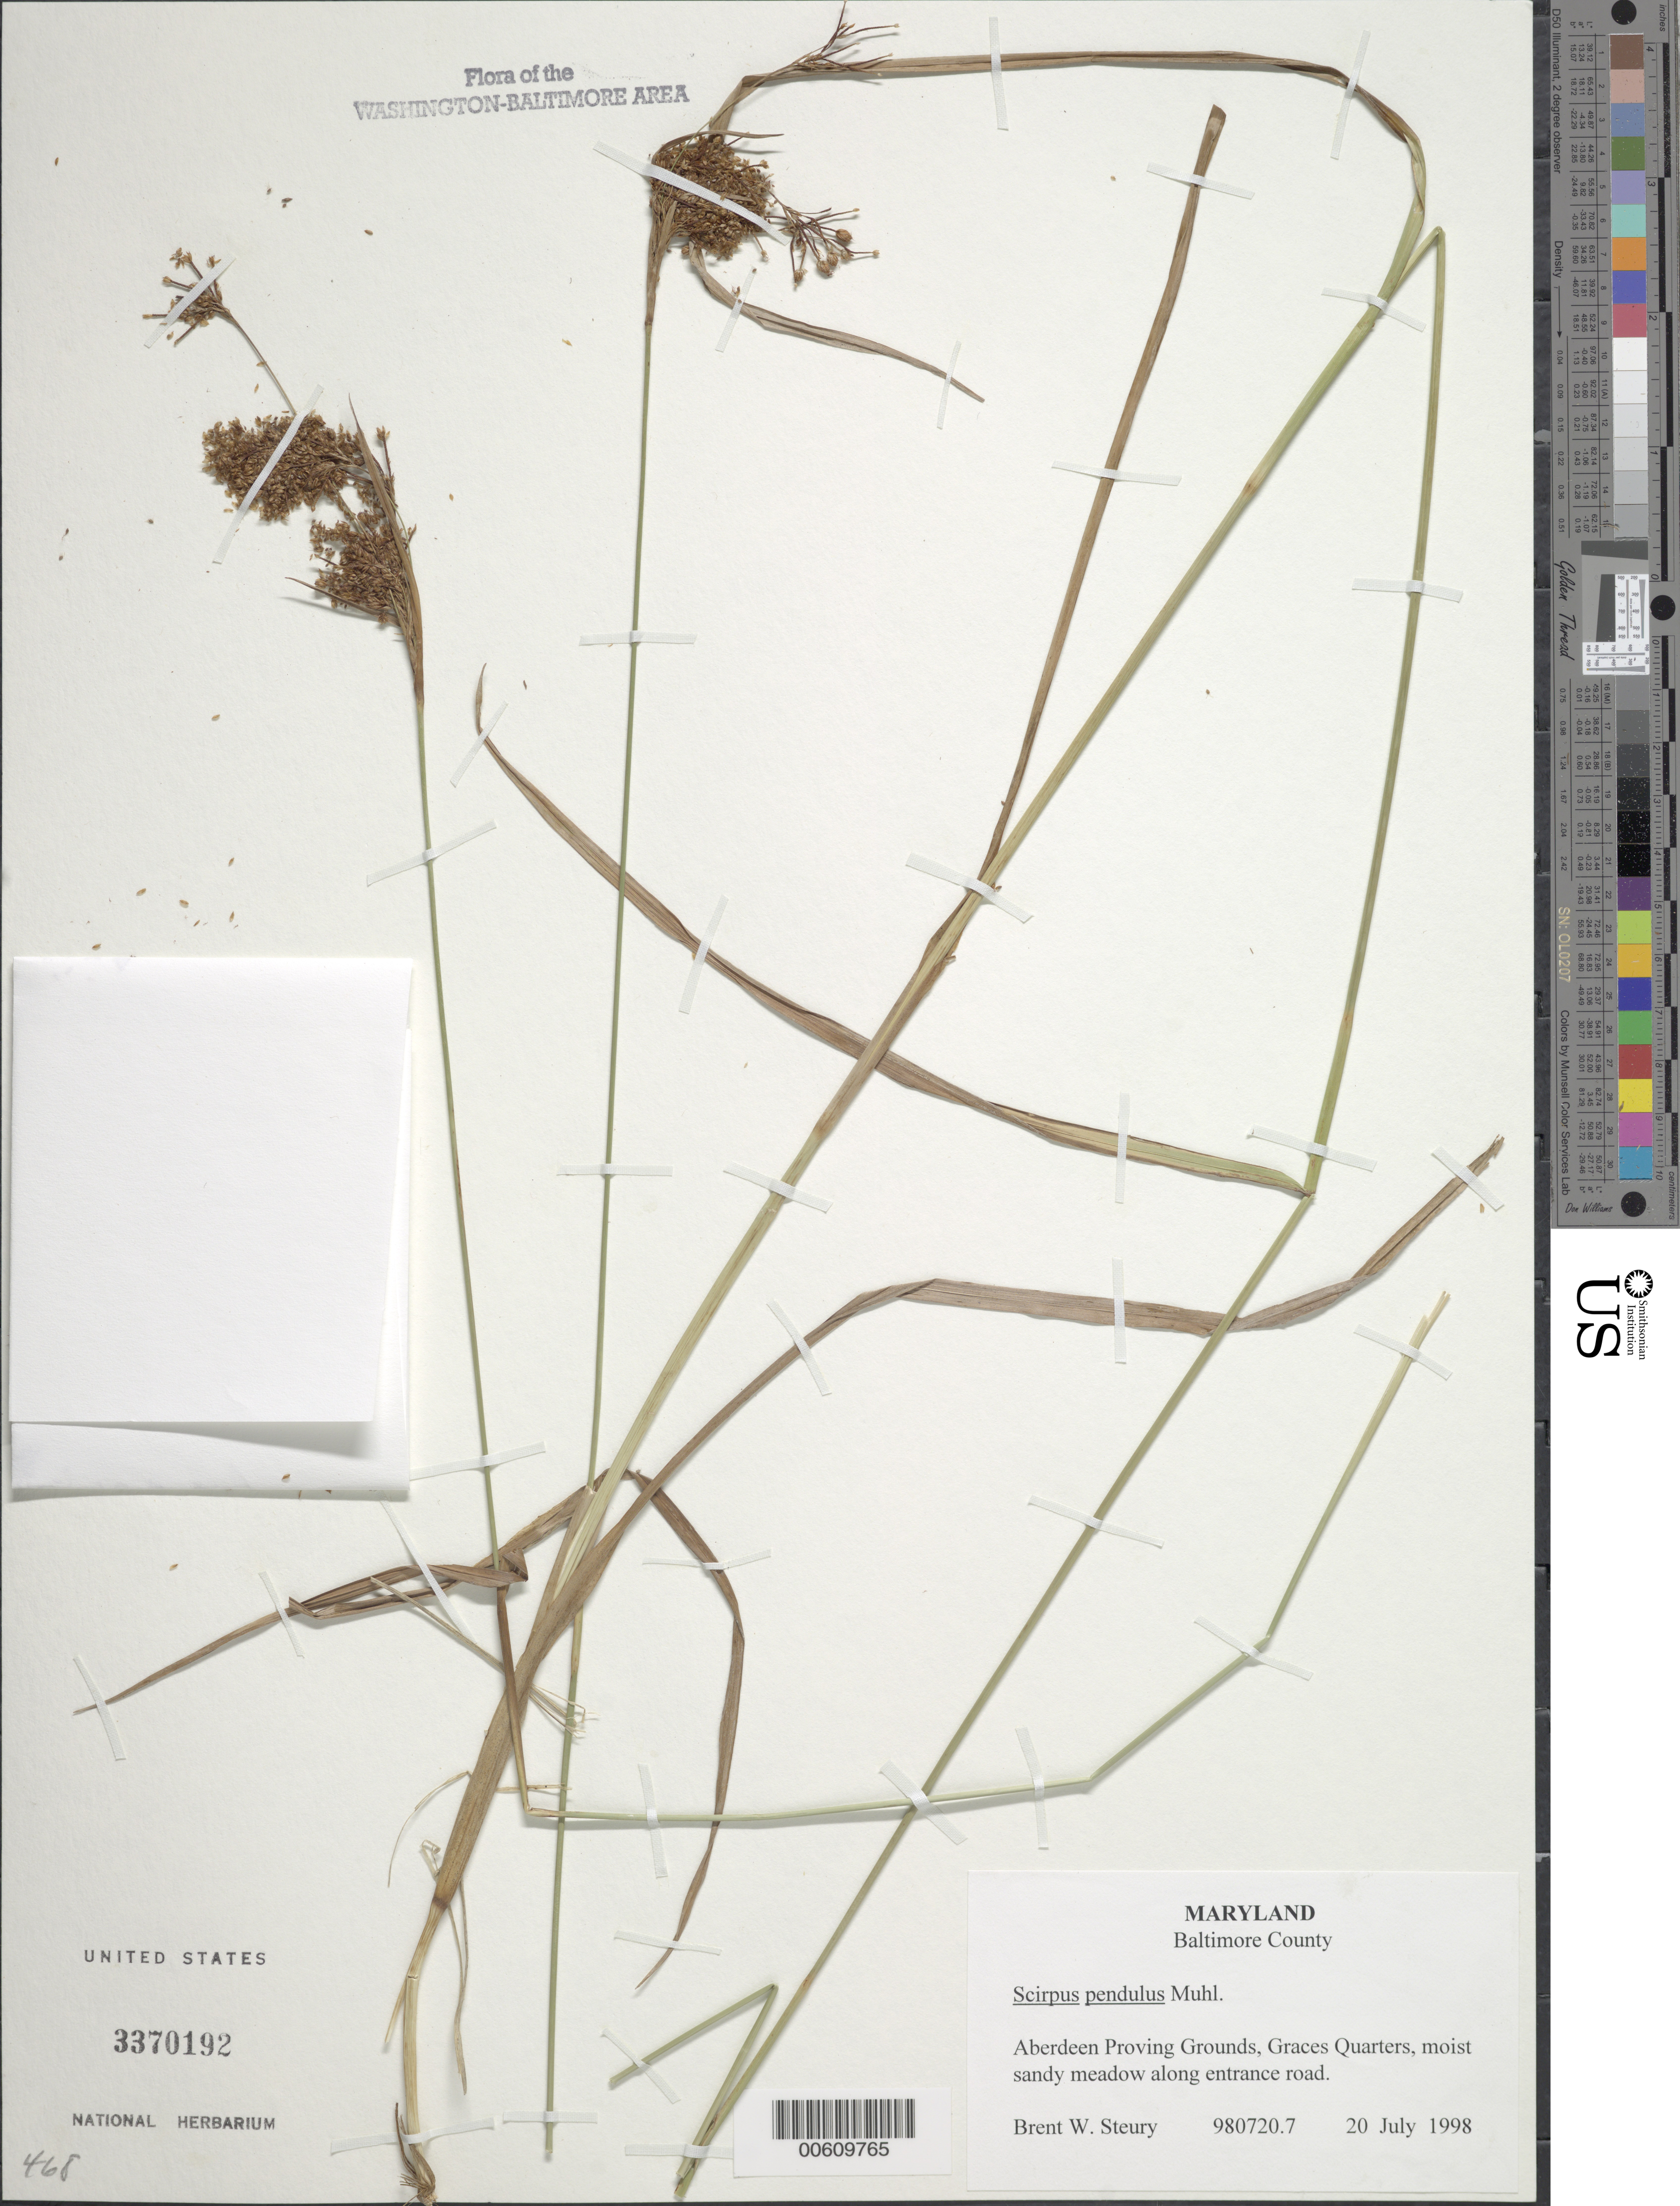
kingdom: Plantae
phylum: Tracheophyta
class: Liliopsida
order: Poales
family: Cyperaceae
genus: Scirpus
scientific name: Scirpus pendulus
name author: Muhl.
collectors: B. Steury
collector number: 980720.7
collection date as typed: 20 Jul 1998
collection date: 1998-07-20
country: United States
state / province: Maryland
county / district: Baltimore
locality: Aberdeen Proving Grounds, Graces Quarters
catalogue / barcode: US 3370192